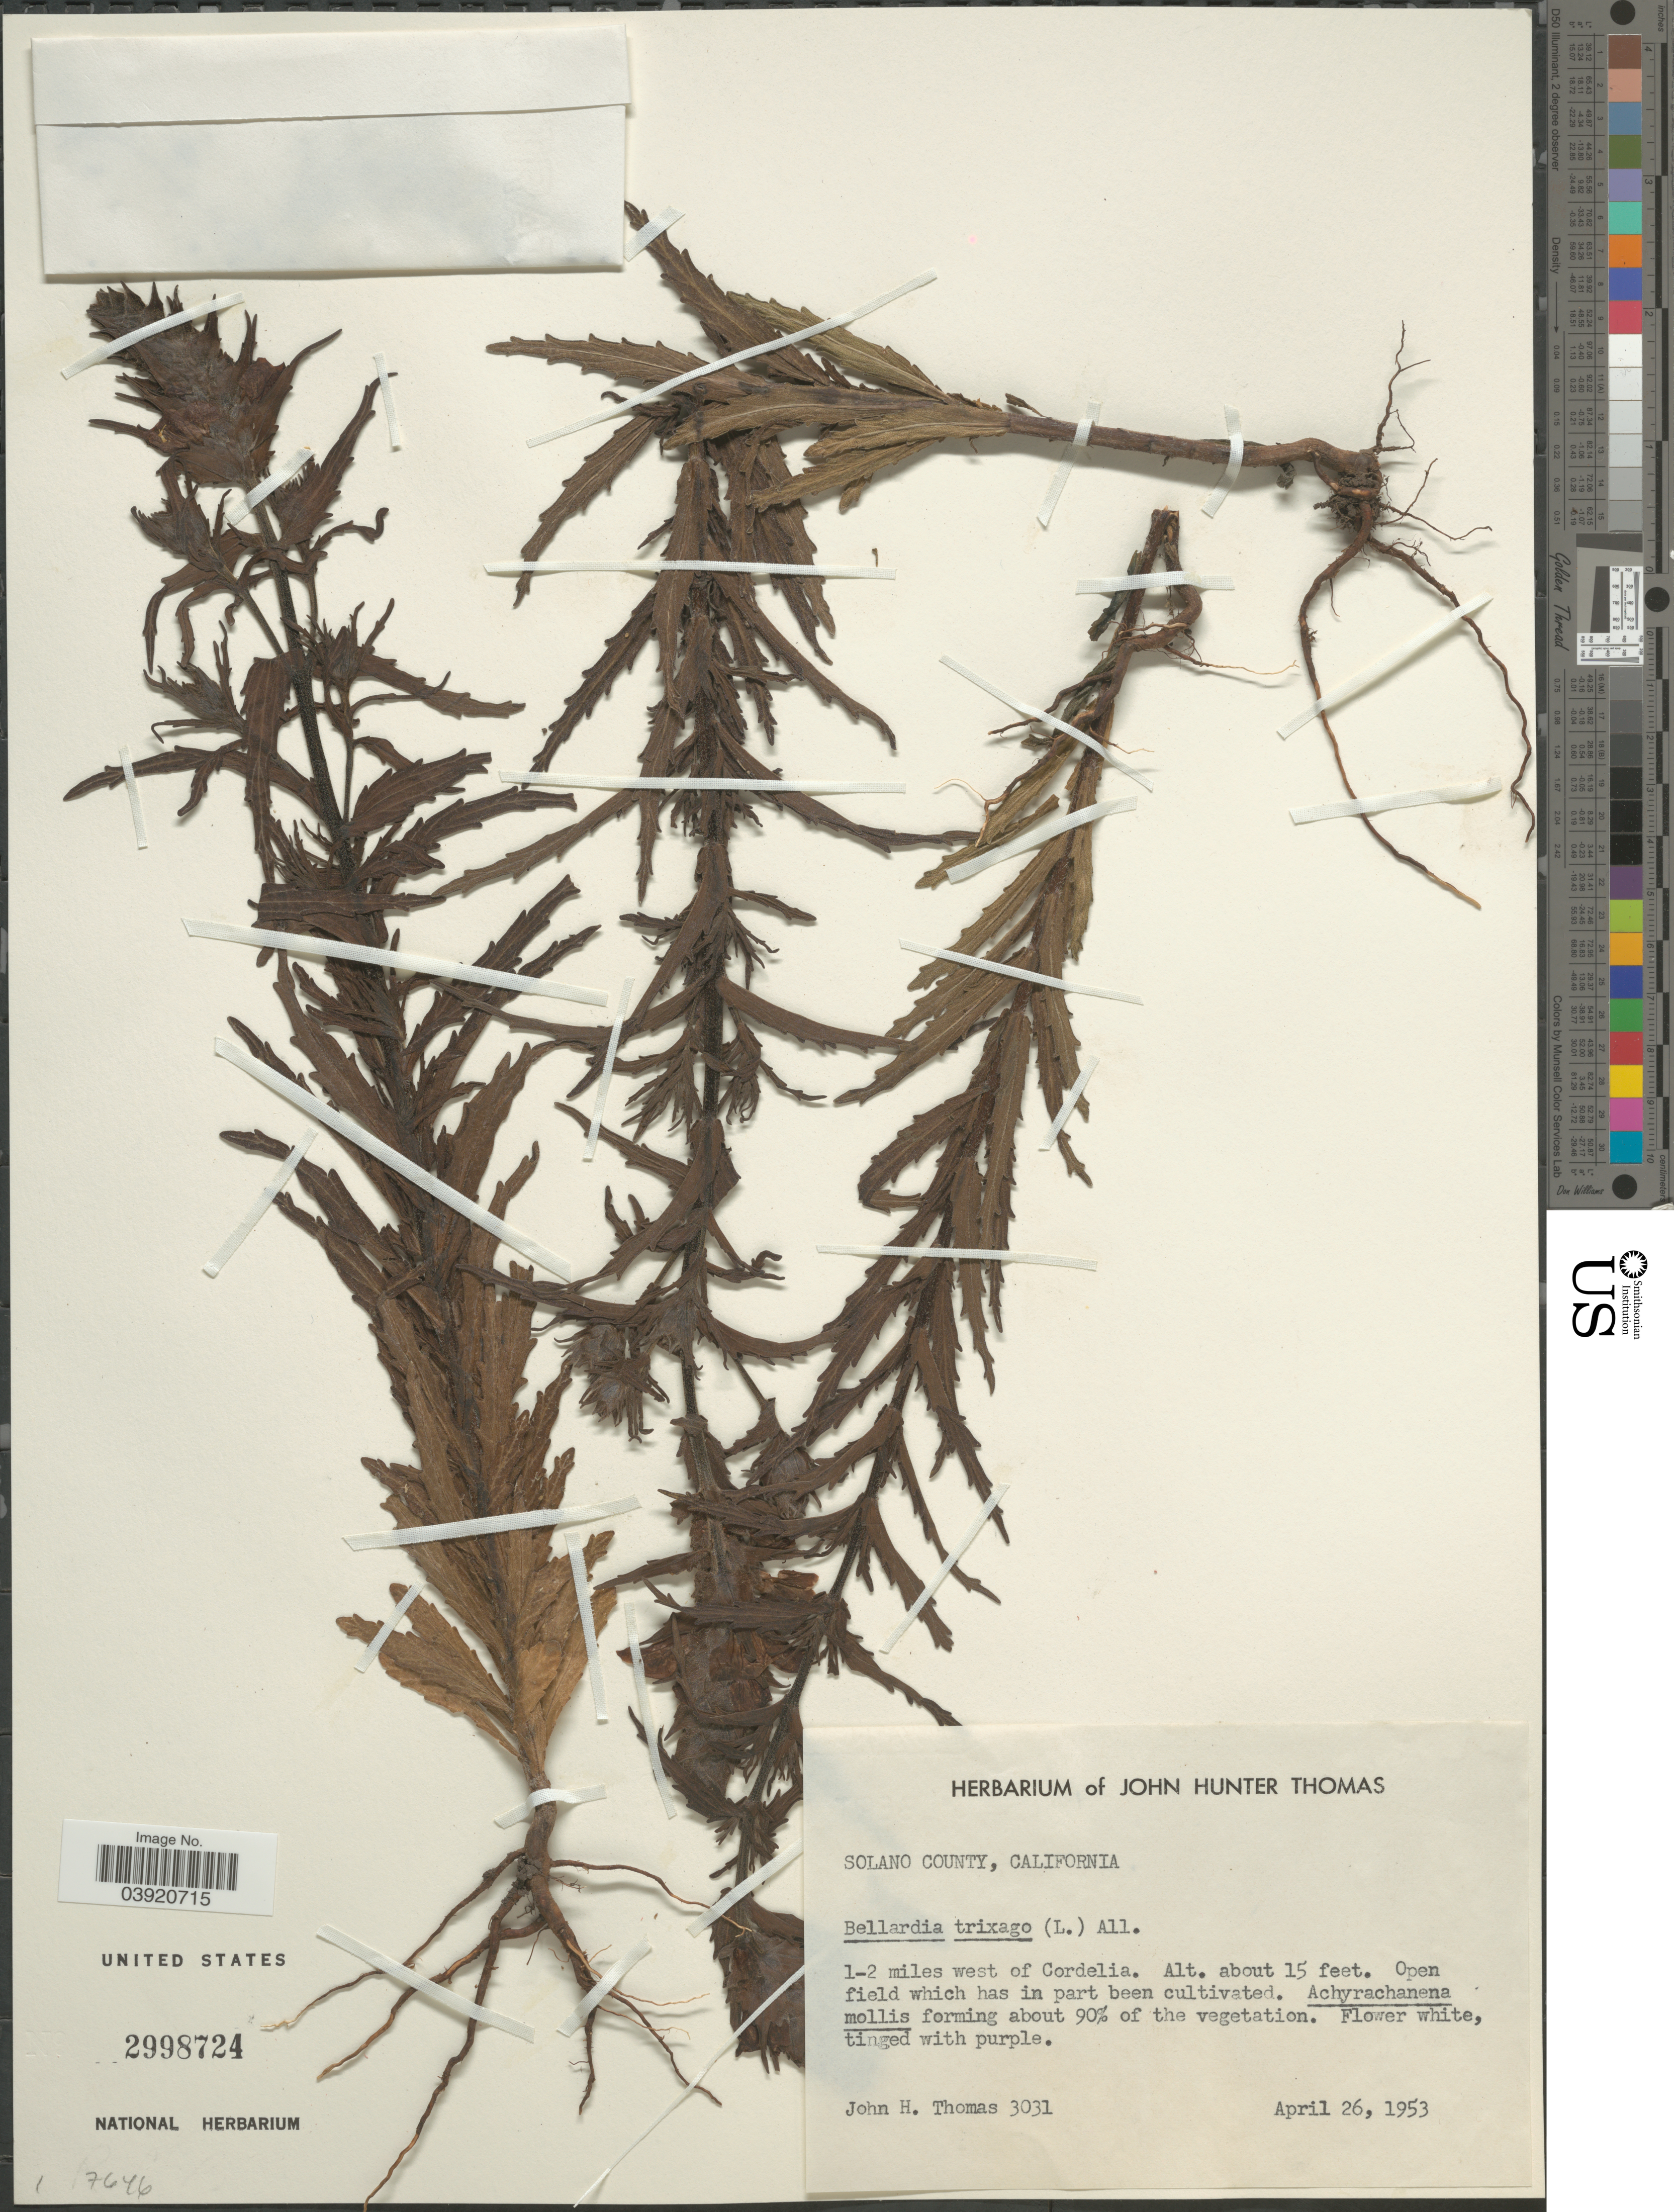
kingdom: Plantae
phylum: Tracheophyta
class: Magnoliopsida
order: Lamiales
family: Orobanchaceae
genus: Bellardia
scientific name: Bellardia trixago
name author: (L.) All.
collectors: J. H. Thomas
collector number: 3031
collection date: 1953-04-26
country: United States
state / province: California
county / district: Solano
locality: Solano County. 1-2 miles west of Cordelia.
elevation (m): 5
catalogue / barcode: US 2998724